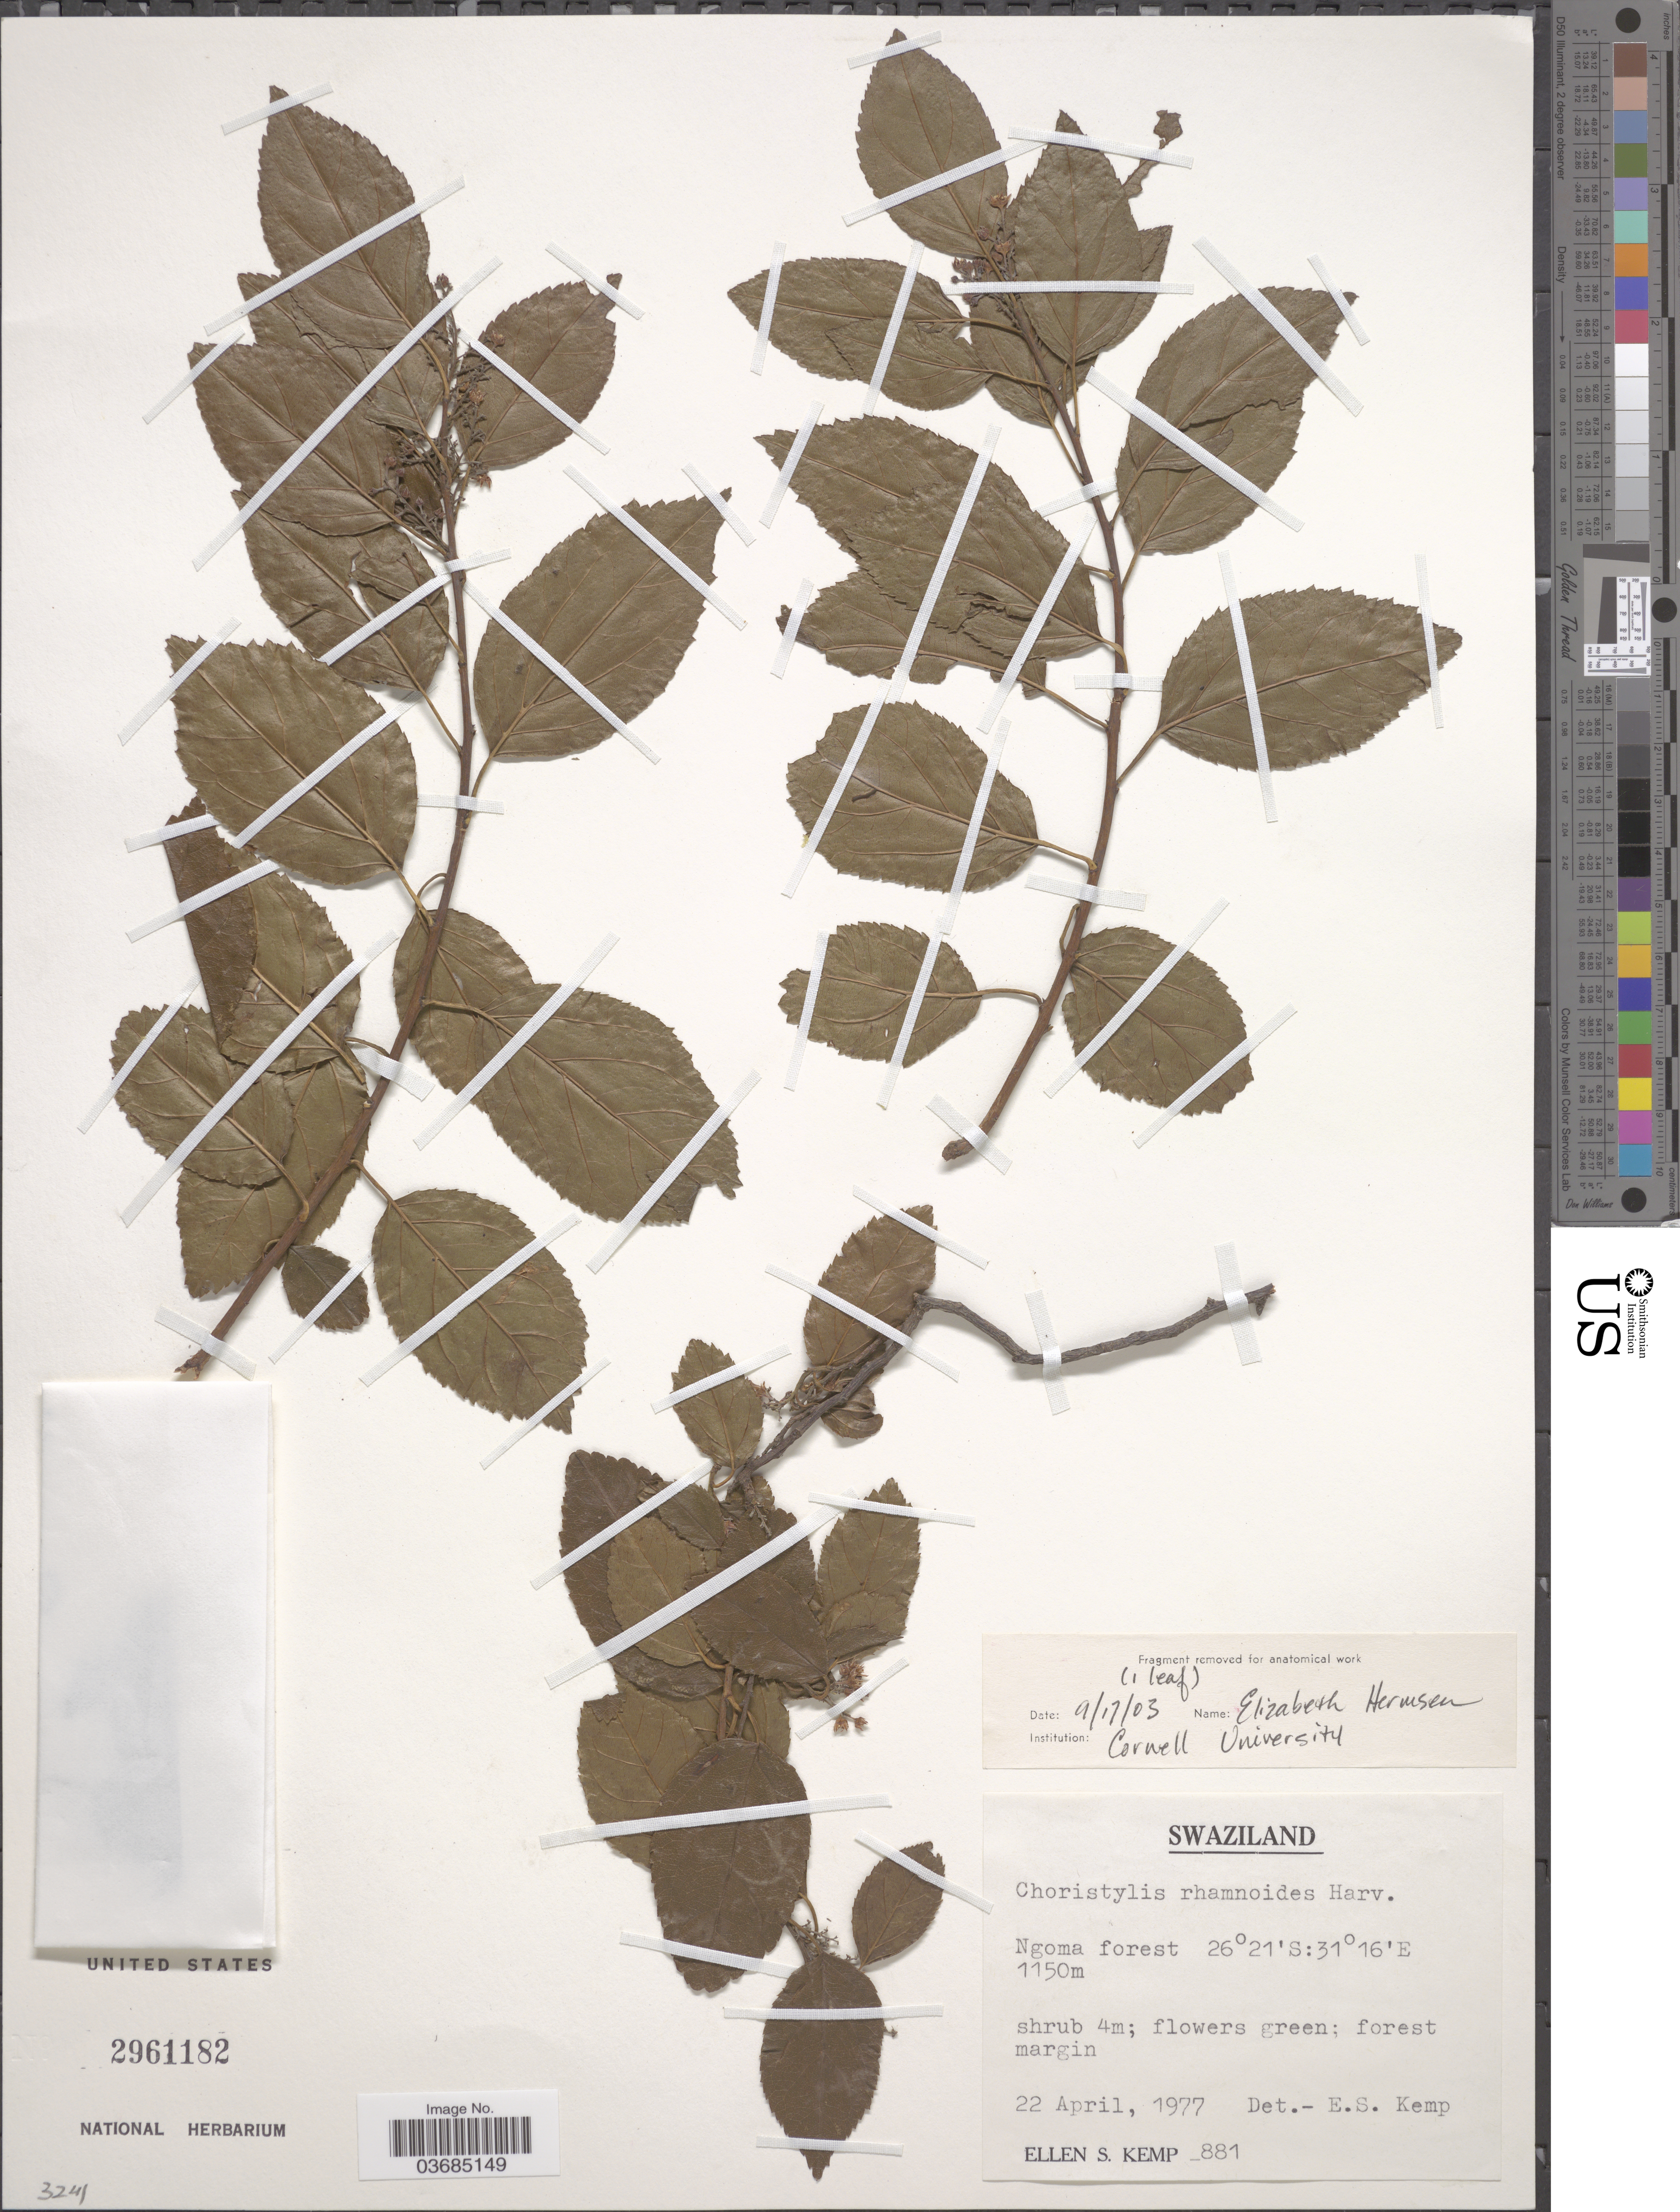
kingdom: Plantae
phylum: Tracheophyta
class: Magnoliopsida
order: Saxifragales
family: Iteaceae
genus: Itea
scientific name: Itea rhamnoides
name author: (Harv.) Kubitzki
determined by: Strong, Mark T., (BOT), Smithsonian Institution - National Museum of Natural History (UNITED STATES)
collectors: E. S. Kemp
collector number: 881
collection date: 1977-04-22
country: Eswatini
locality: Ngoma forest.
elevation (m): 1150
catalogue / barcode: US 2961182